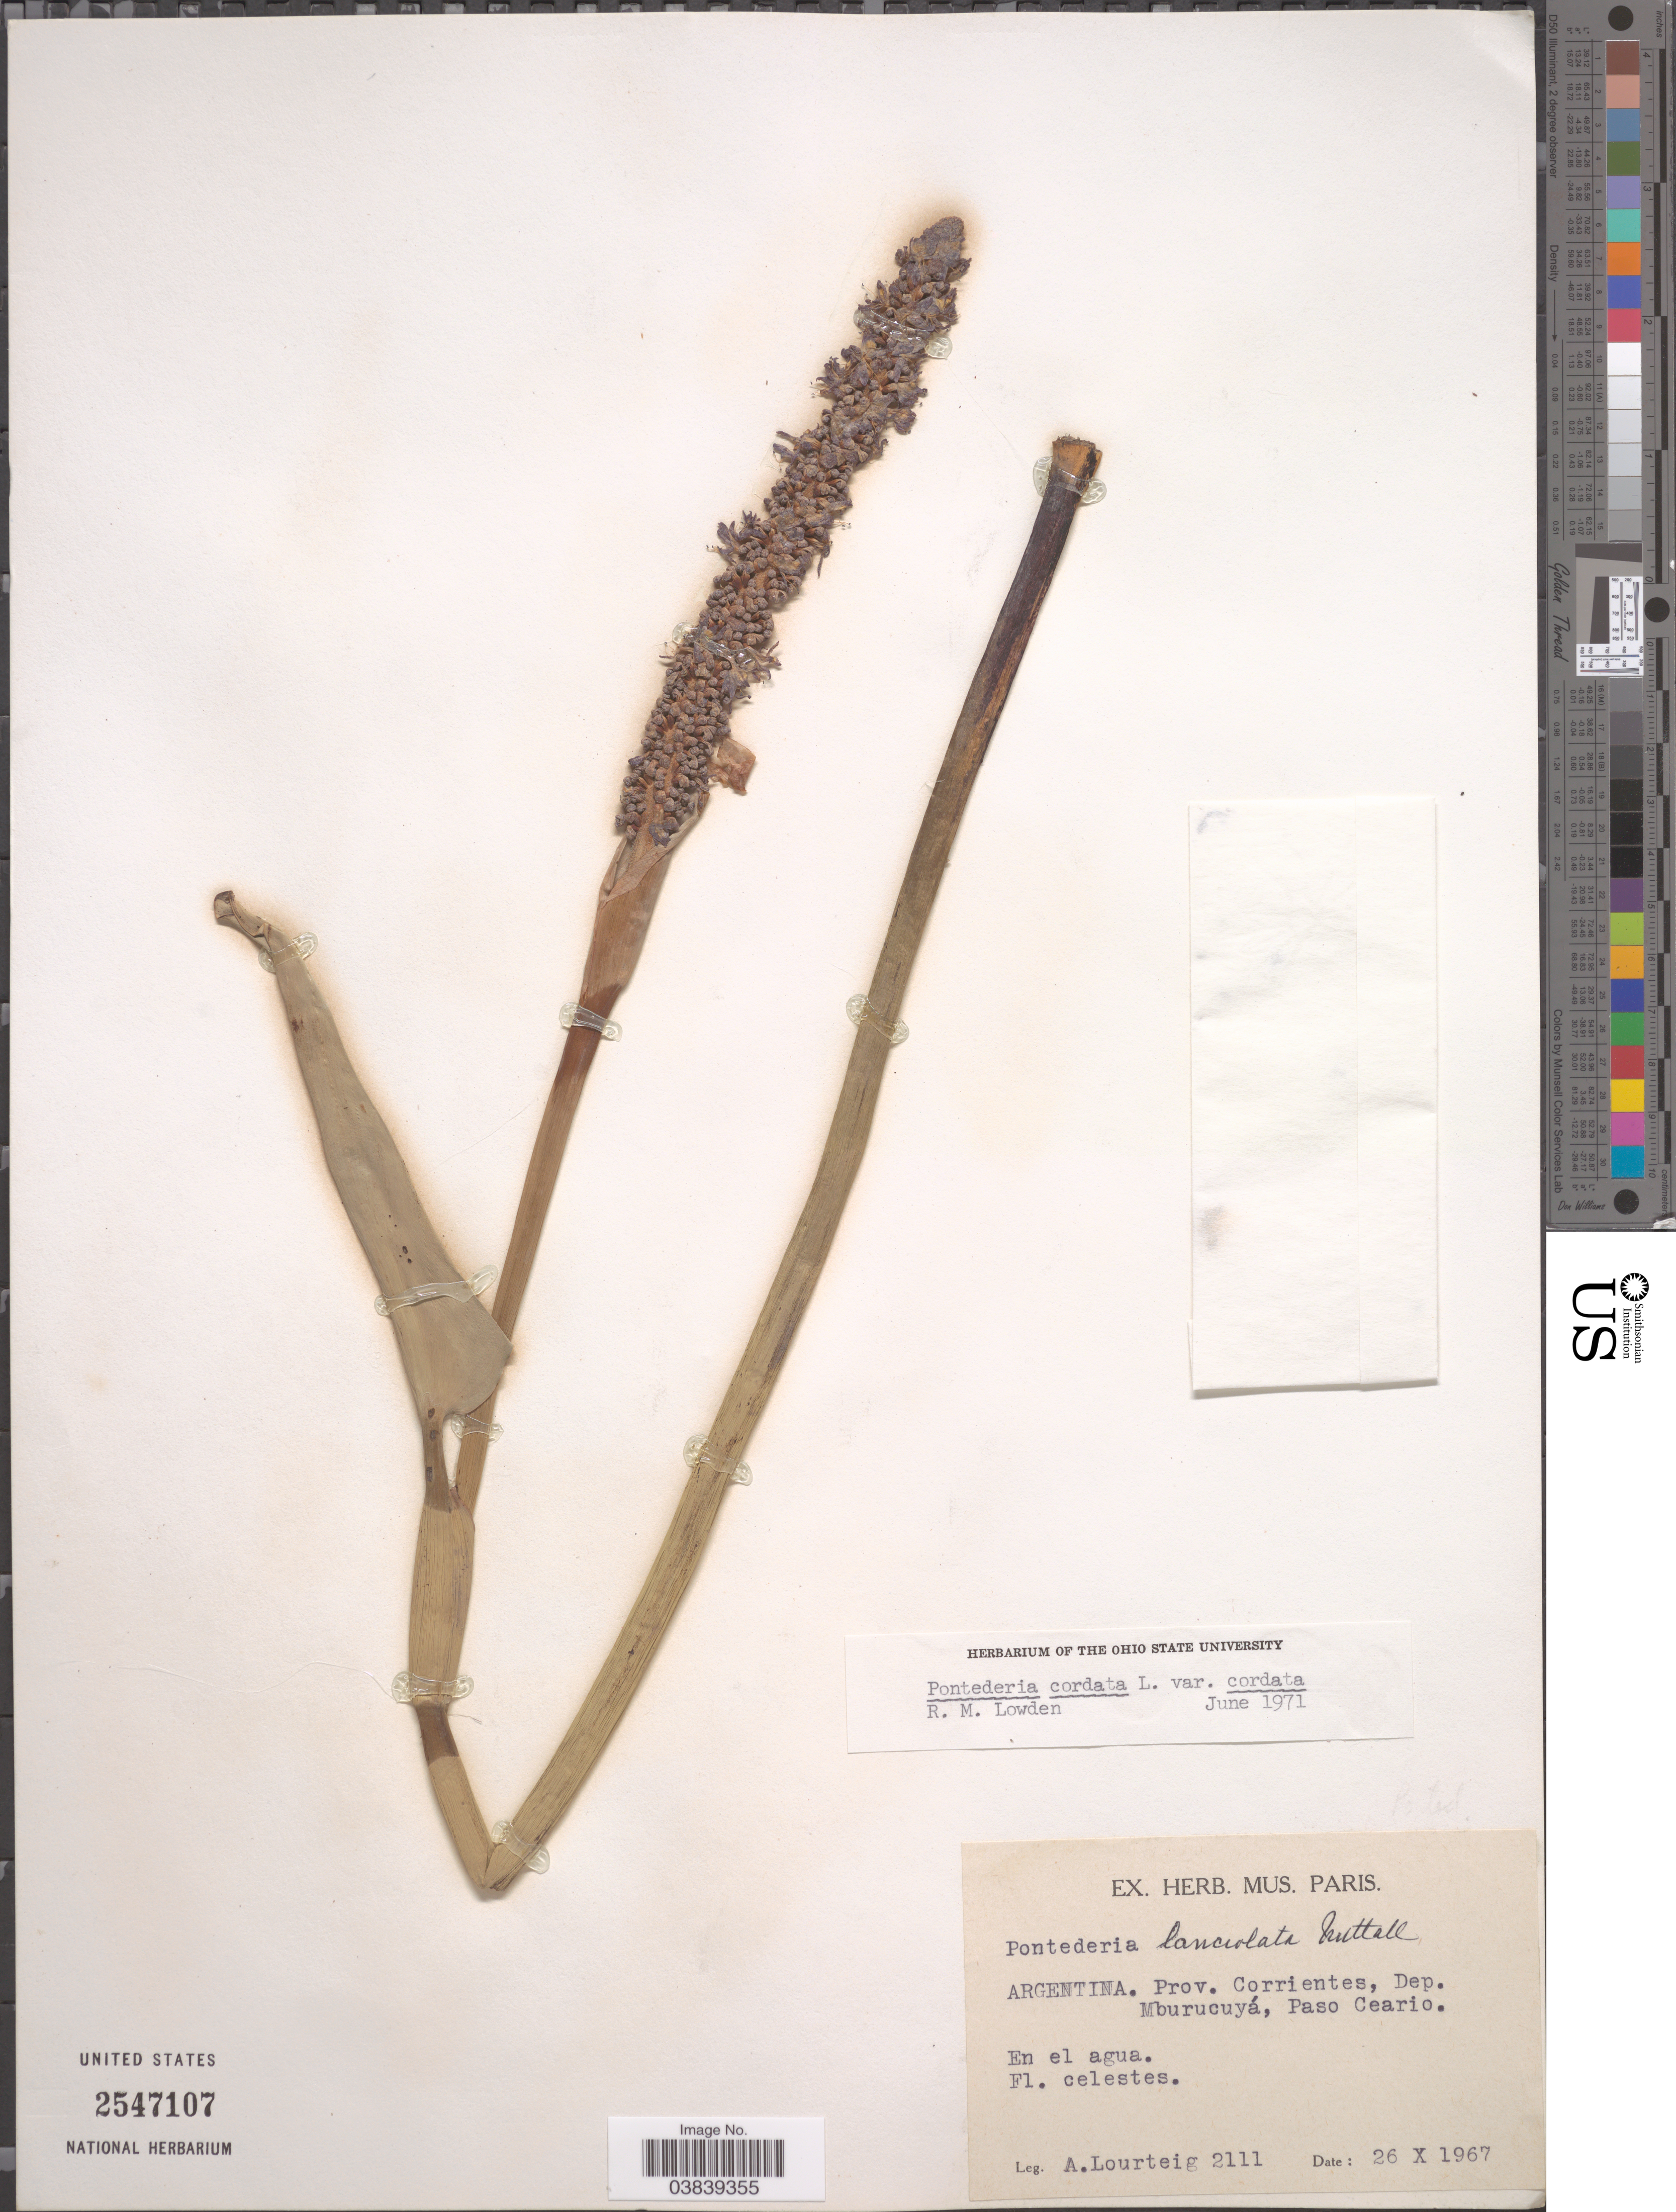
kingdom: Plantae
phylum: Tracheophyta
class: Liliopsida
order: Commelinales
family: Pontederiaceae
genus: Pontederia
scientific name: Pontederia cordata var. cordata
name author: L.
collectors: A. Lourteig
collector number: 2111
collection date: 1967-10-26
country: Argentina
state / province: Corrientes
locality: Dep. Mburucuyá, Paso Ceario.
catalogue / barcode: US 2547107